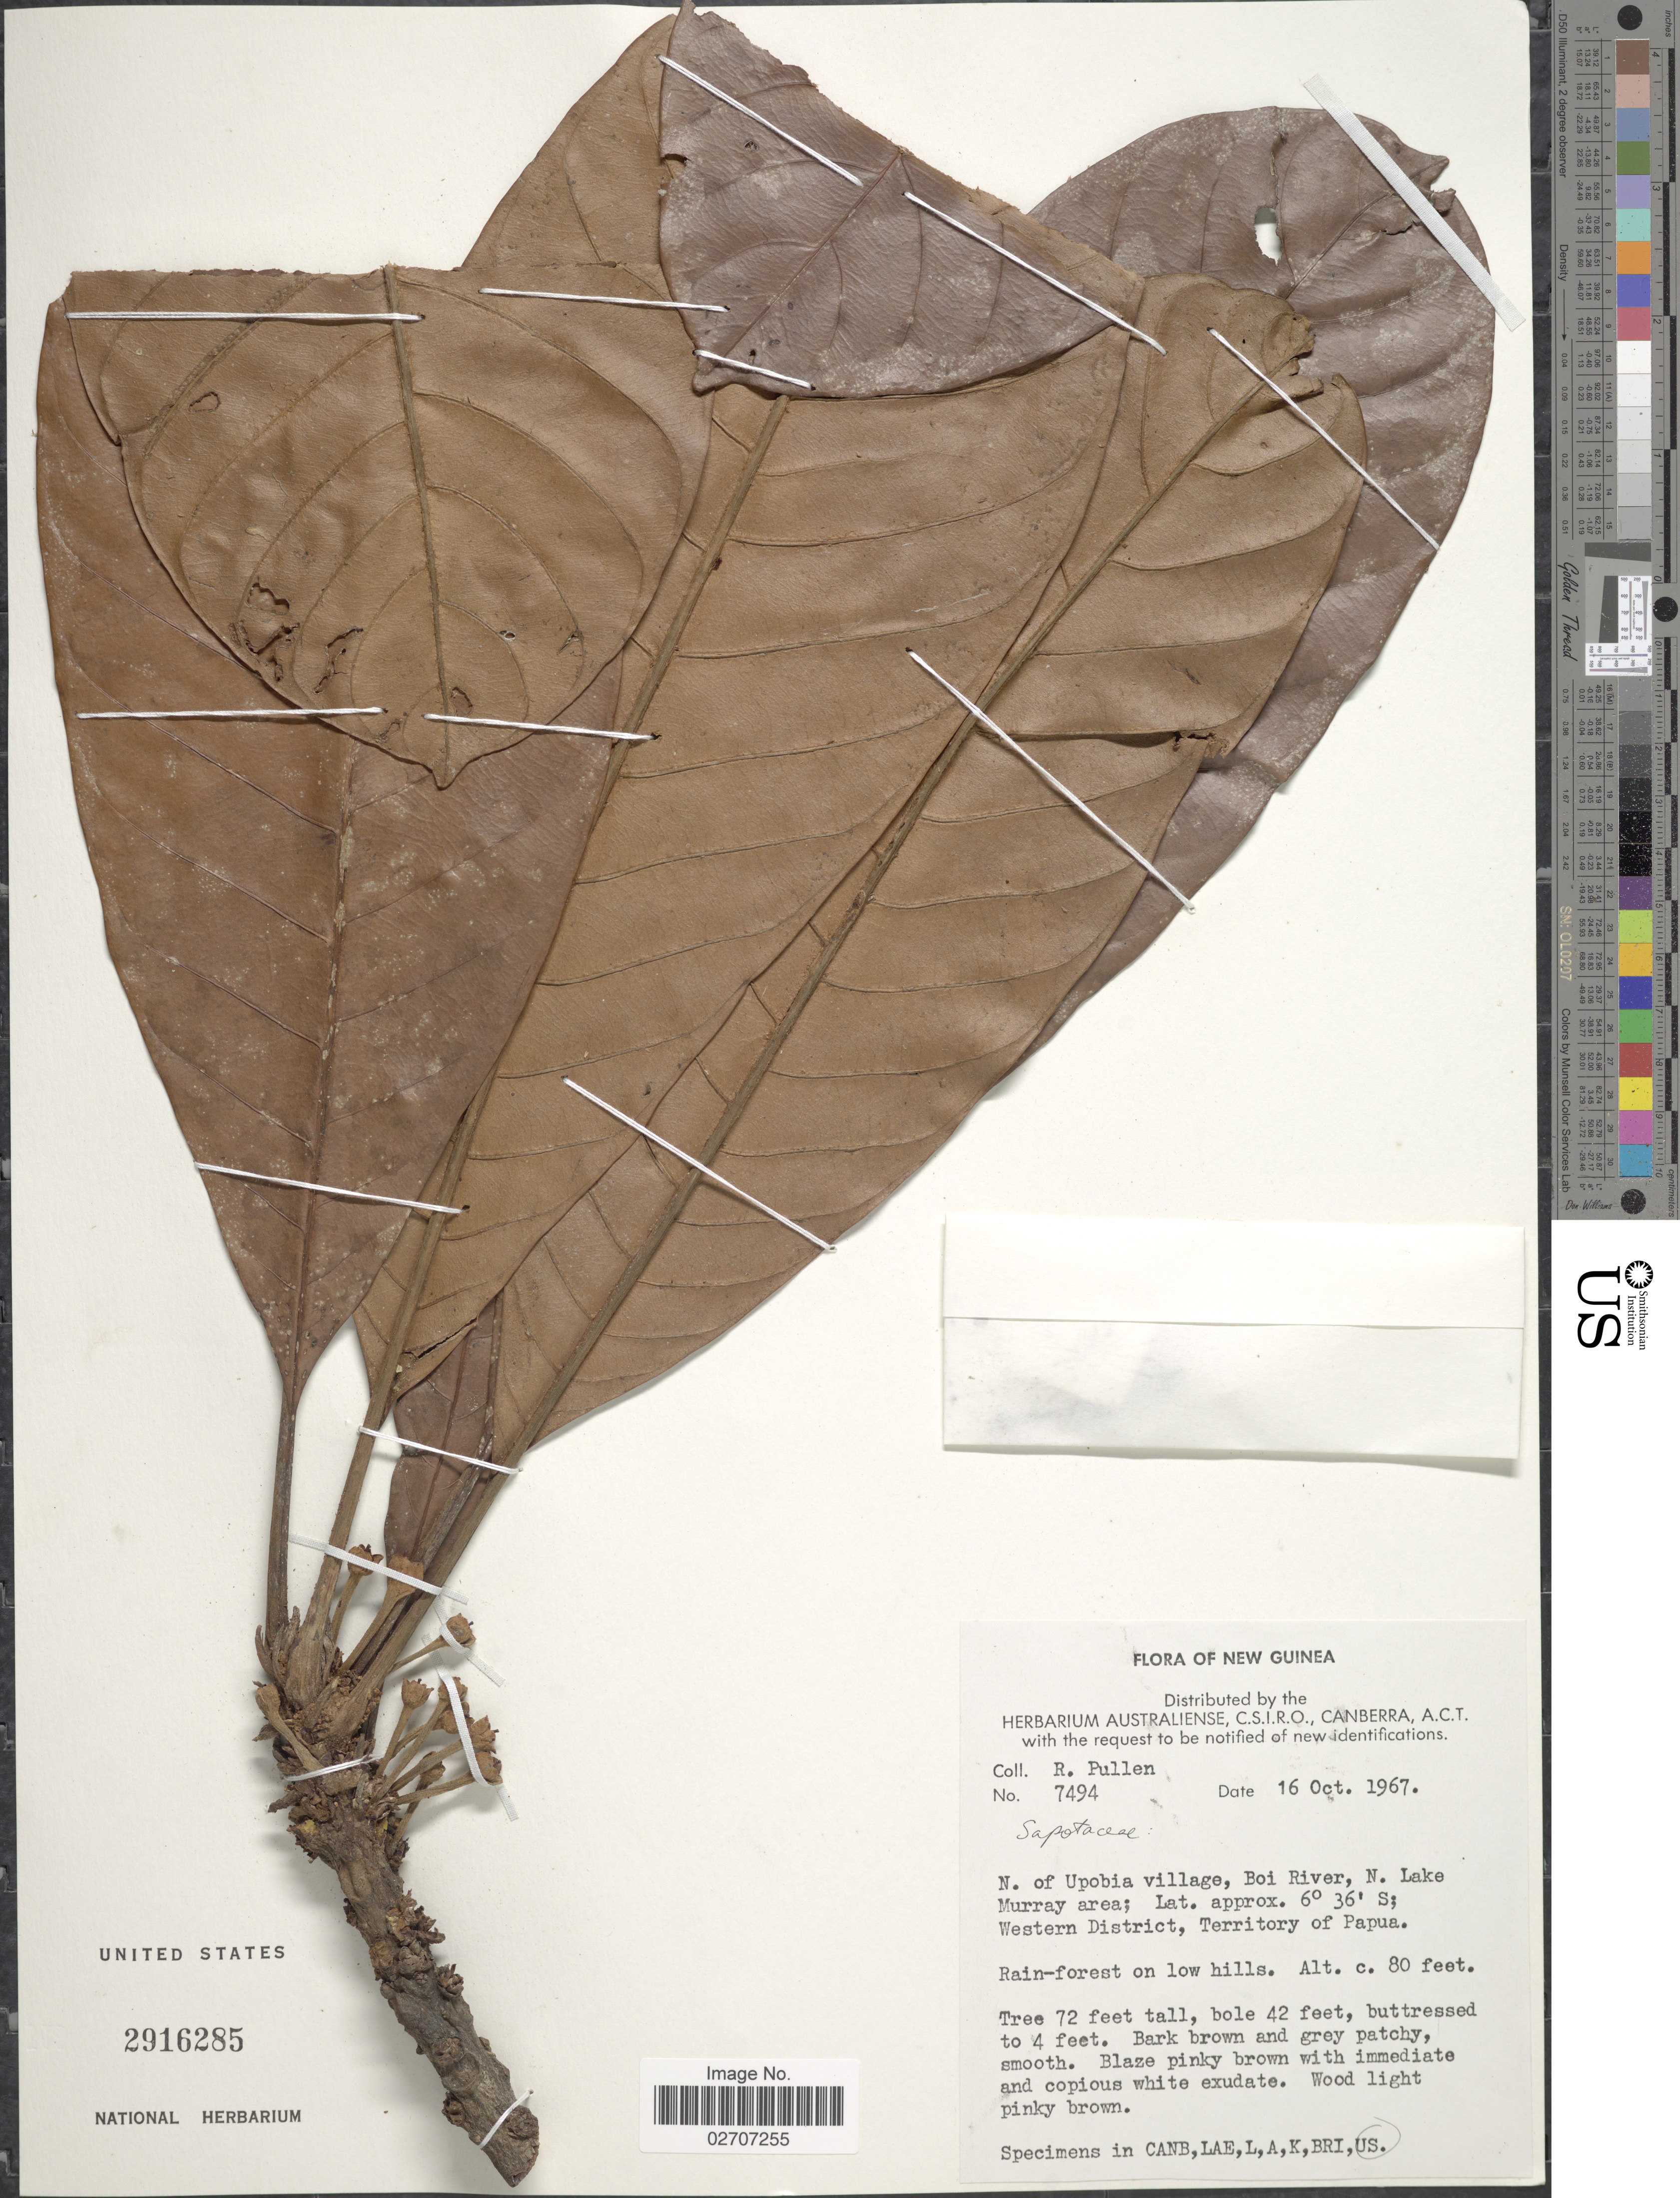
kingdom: Plantae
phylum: Tracheophyta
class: Magnoliopsida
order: Ericales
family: Sapotaceae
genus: Pleioluma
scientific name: Pleioluma sp. nov.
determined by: Swenson, U.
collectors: R. Pullen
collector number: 7494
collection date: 1967-10-16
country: Papua New Guinea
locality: New Guinea, N. of Upobia village, Boi River, N. Lake Murray area. Western District, Territory of Papua. Rain-forest on low hills.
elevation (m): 24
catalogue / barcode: US 2916285